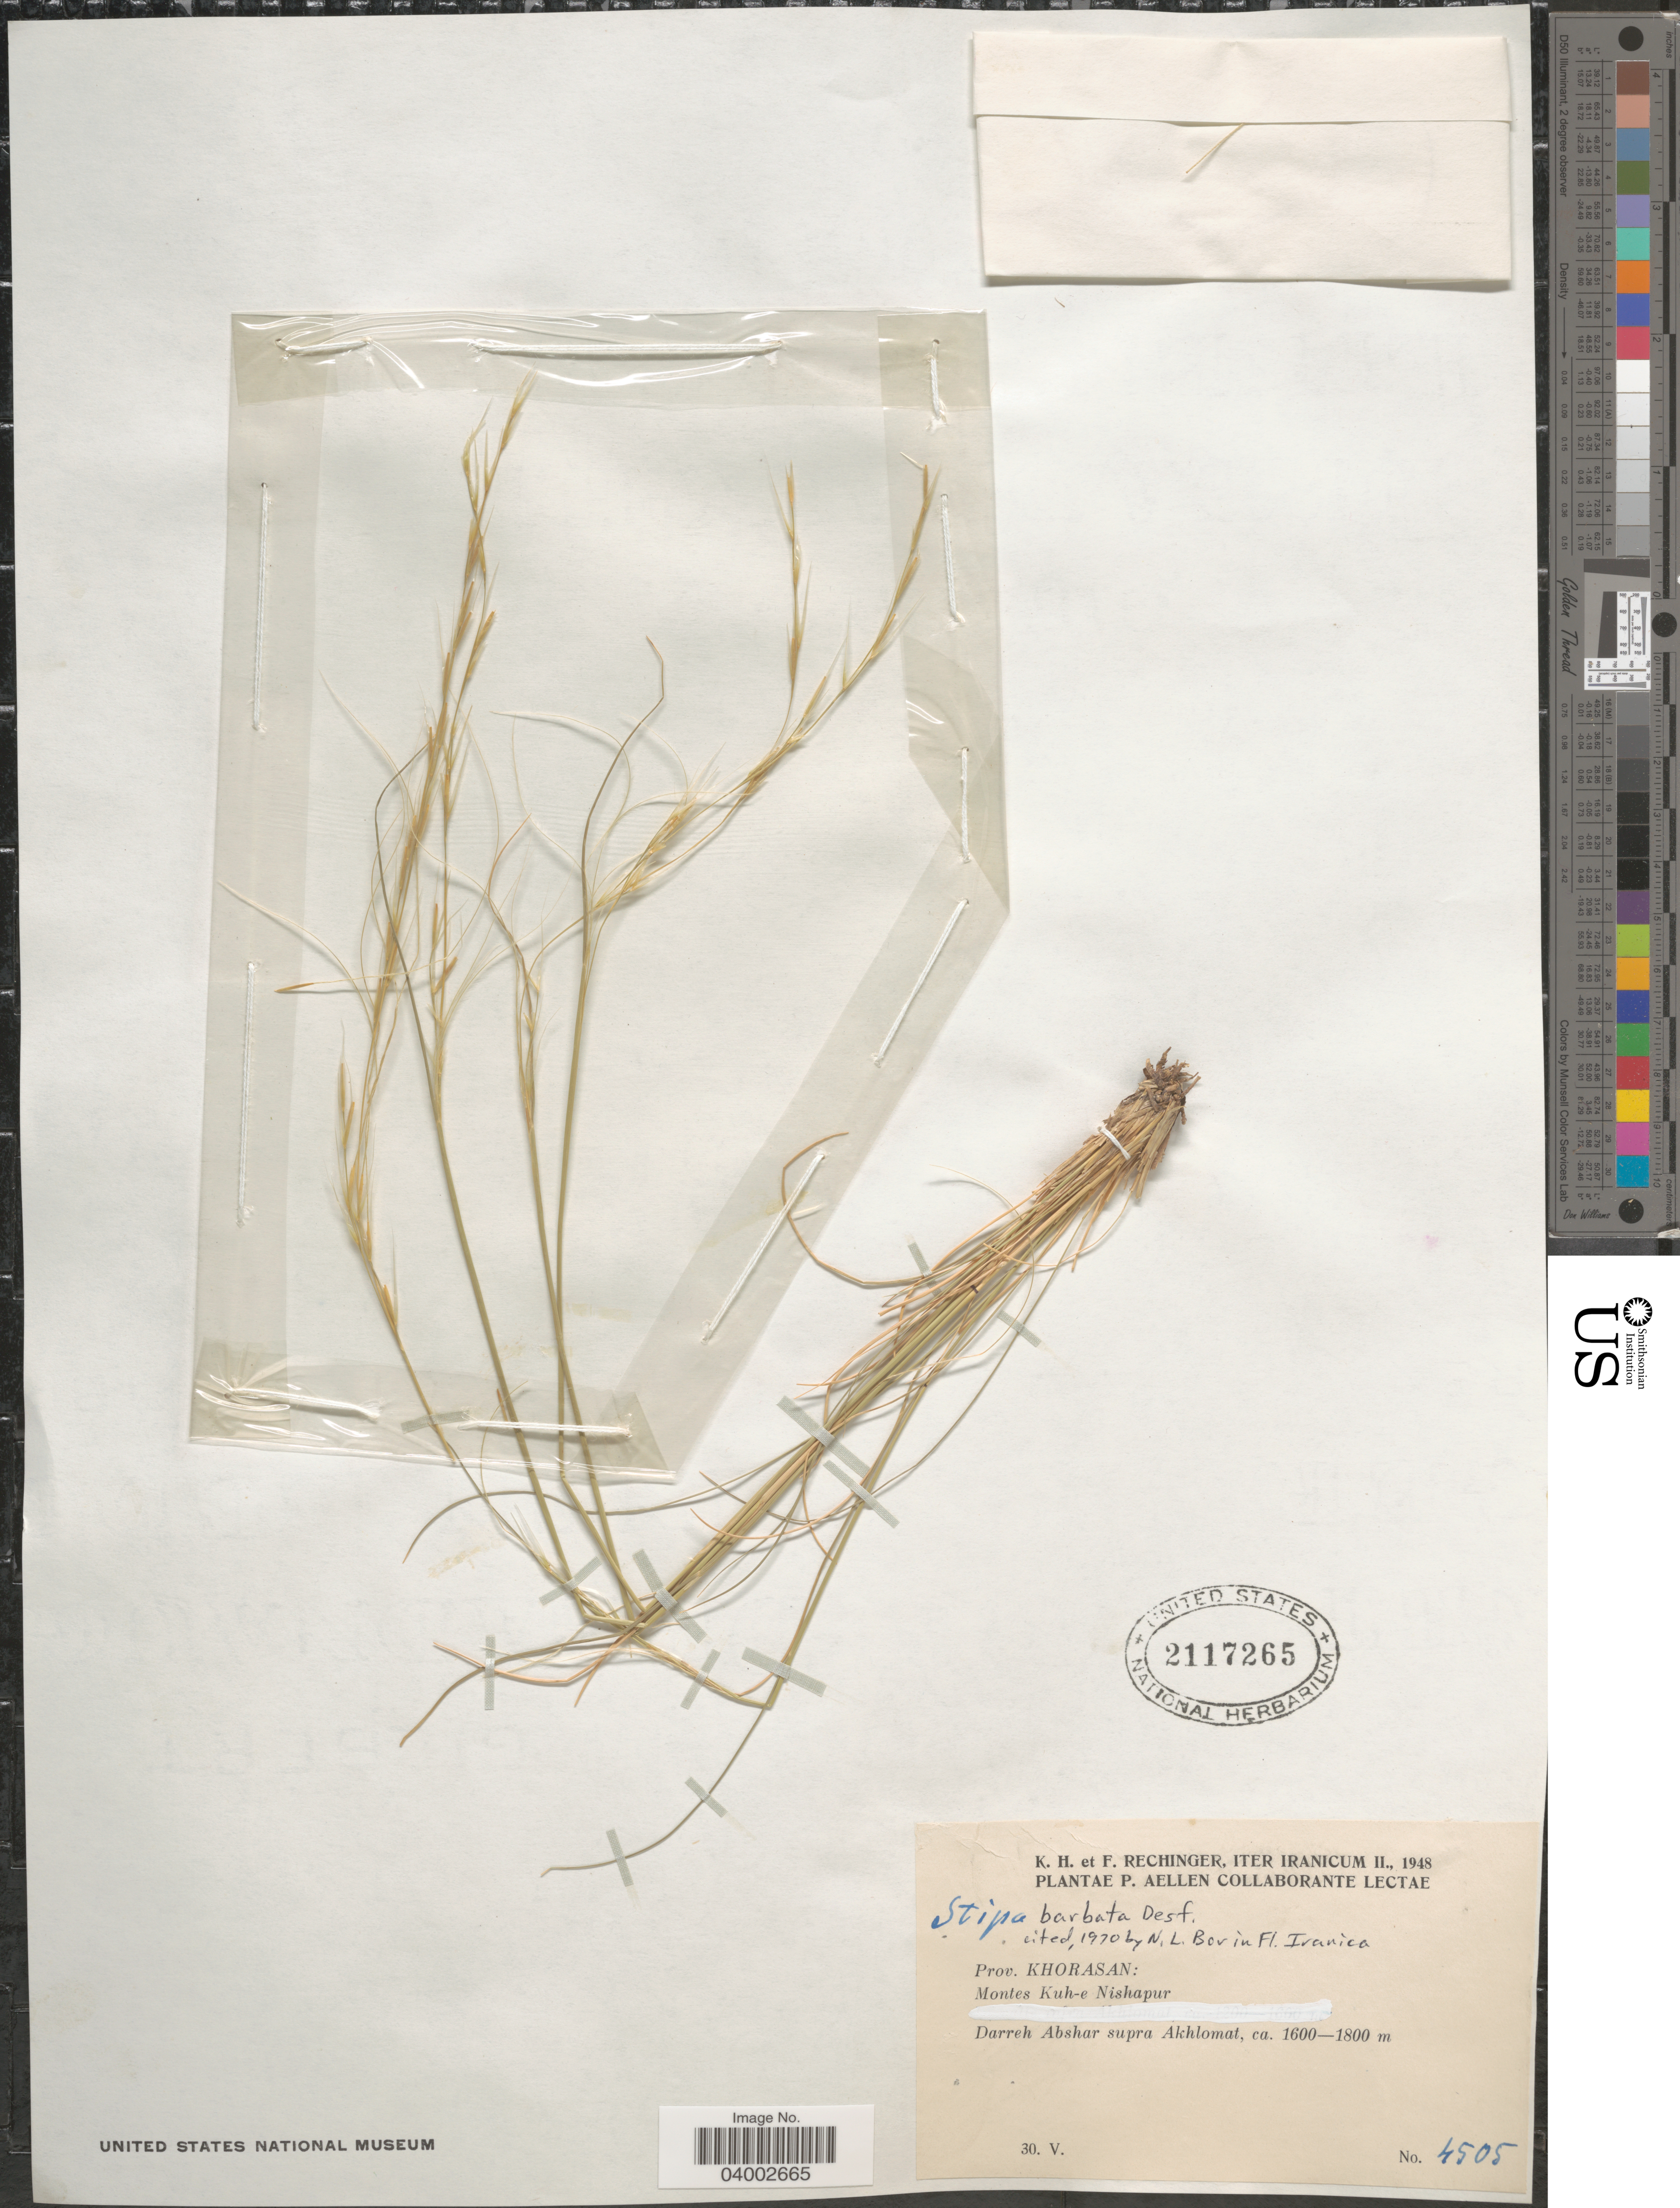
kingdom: Plantae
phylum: Tracheophyta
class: Liliopsida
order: Poales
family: Poaceae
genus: Stipa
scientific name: Stipa barbata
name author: Michx.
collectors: K. H. Rechinger & F. Rechinger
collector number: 4505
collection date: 1948-05-30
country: Iran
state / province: Khorasan [obsolete]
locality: Montes Kuh-e Nishapur. Darreh Abshar supra Akhlomat.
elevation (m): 1600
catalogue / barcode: US 2117265